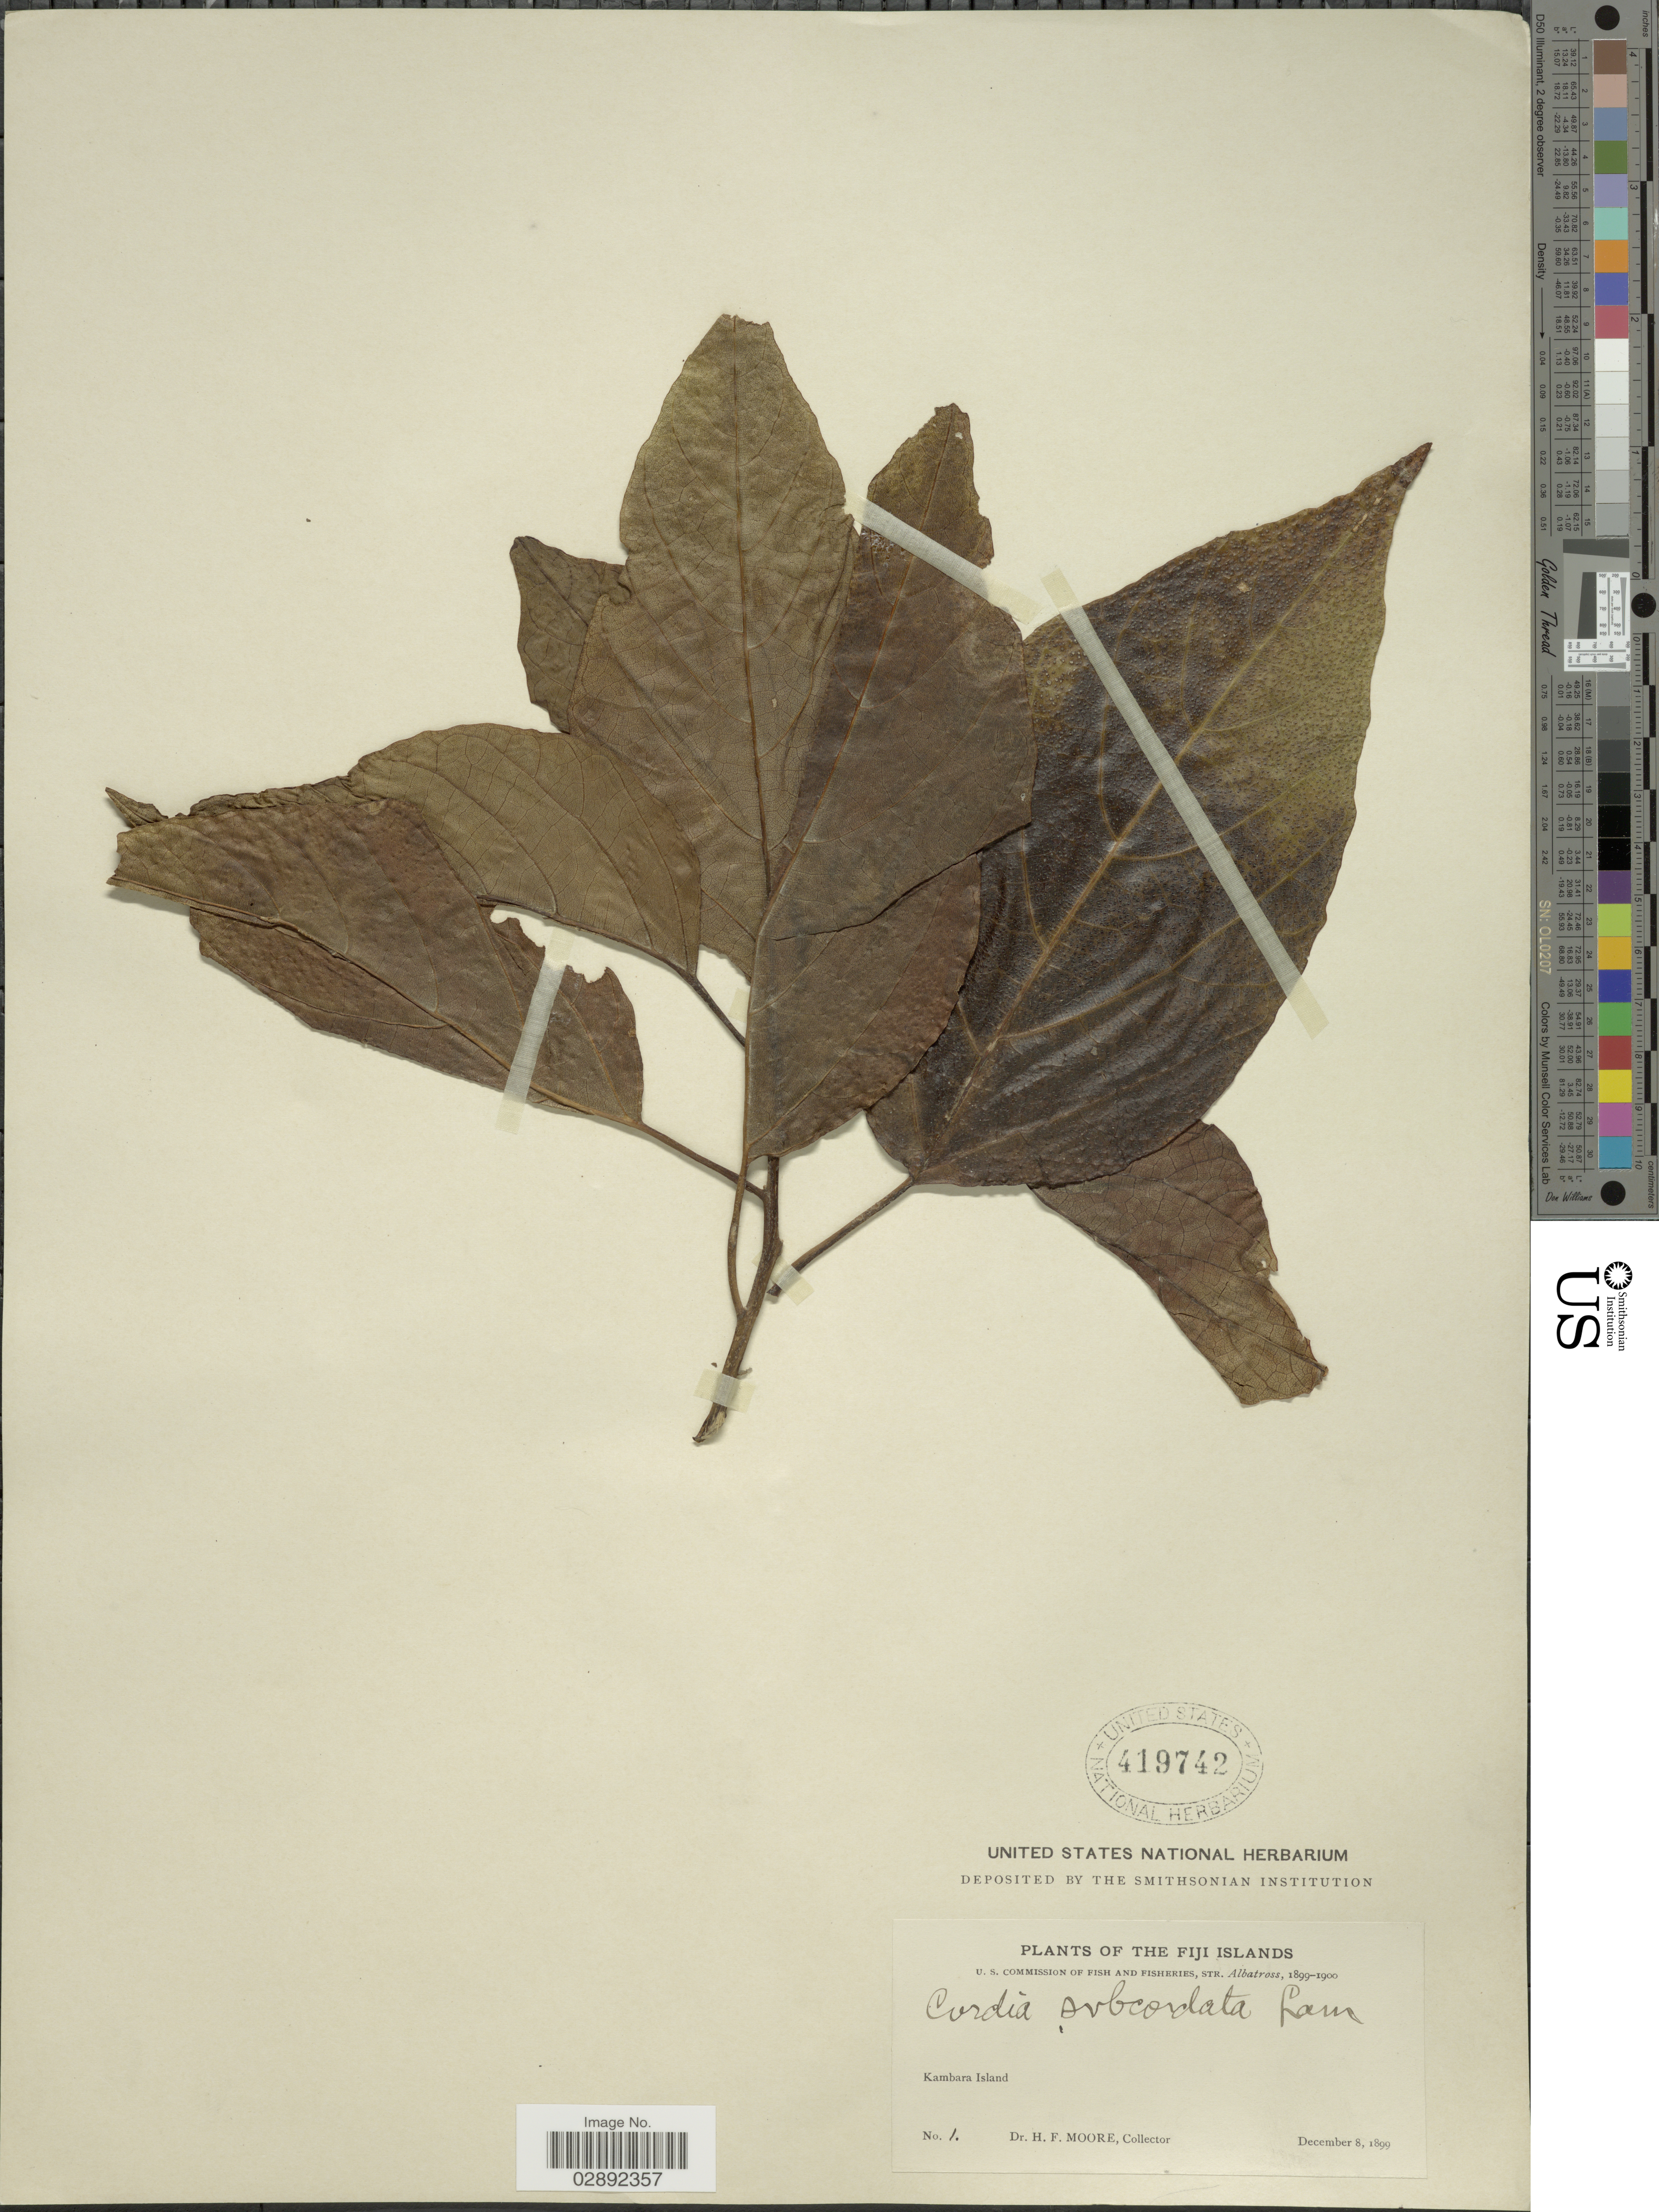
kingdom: Plantae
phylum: Tracheophyta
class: Magnoliopsida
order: Boraginales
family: Cordiaceae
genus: Cordia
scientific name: Cordia subcordata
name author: Lam.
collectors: H. F. Moore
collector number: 1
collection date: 1899-12-08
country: Fiji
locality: Kambara Island.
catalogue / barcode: US 419742